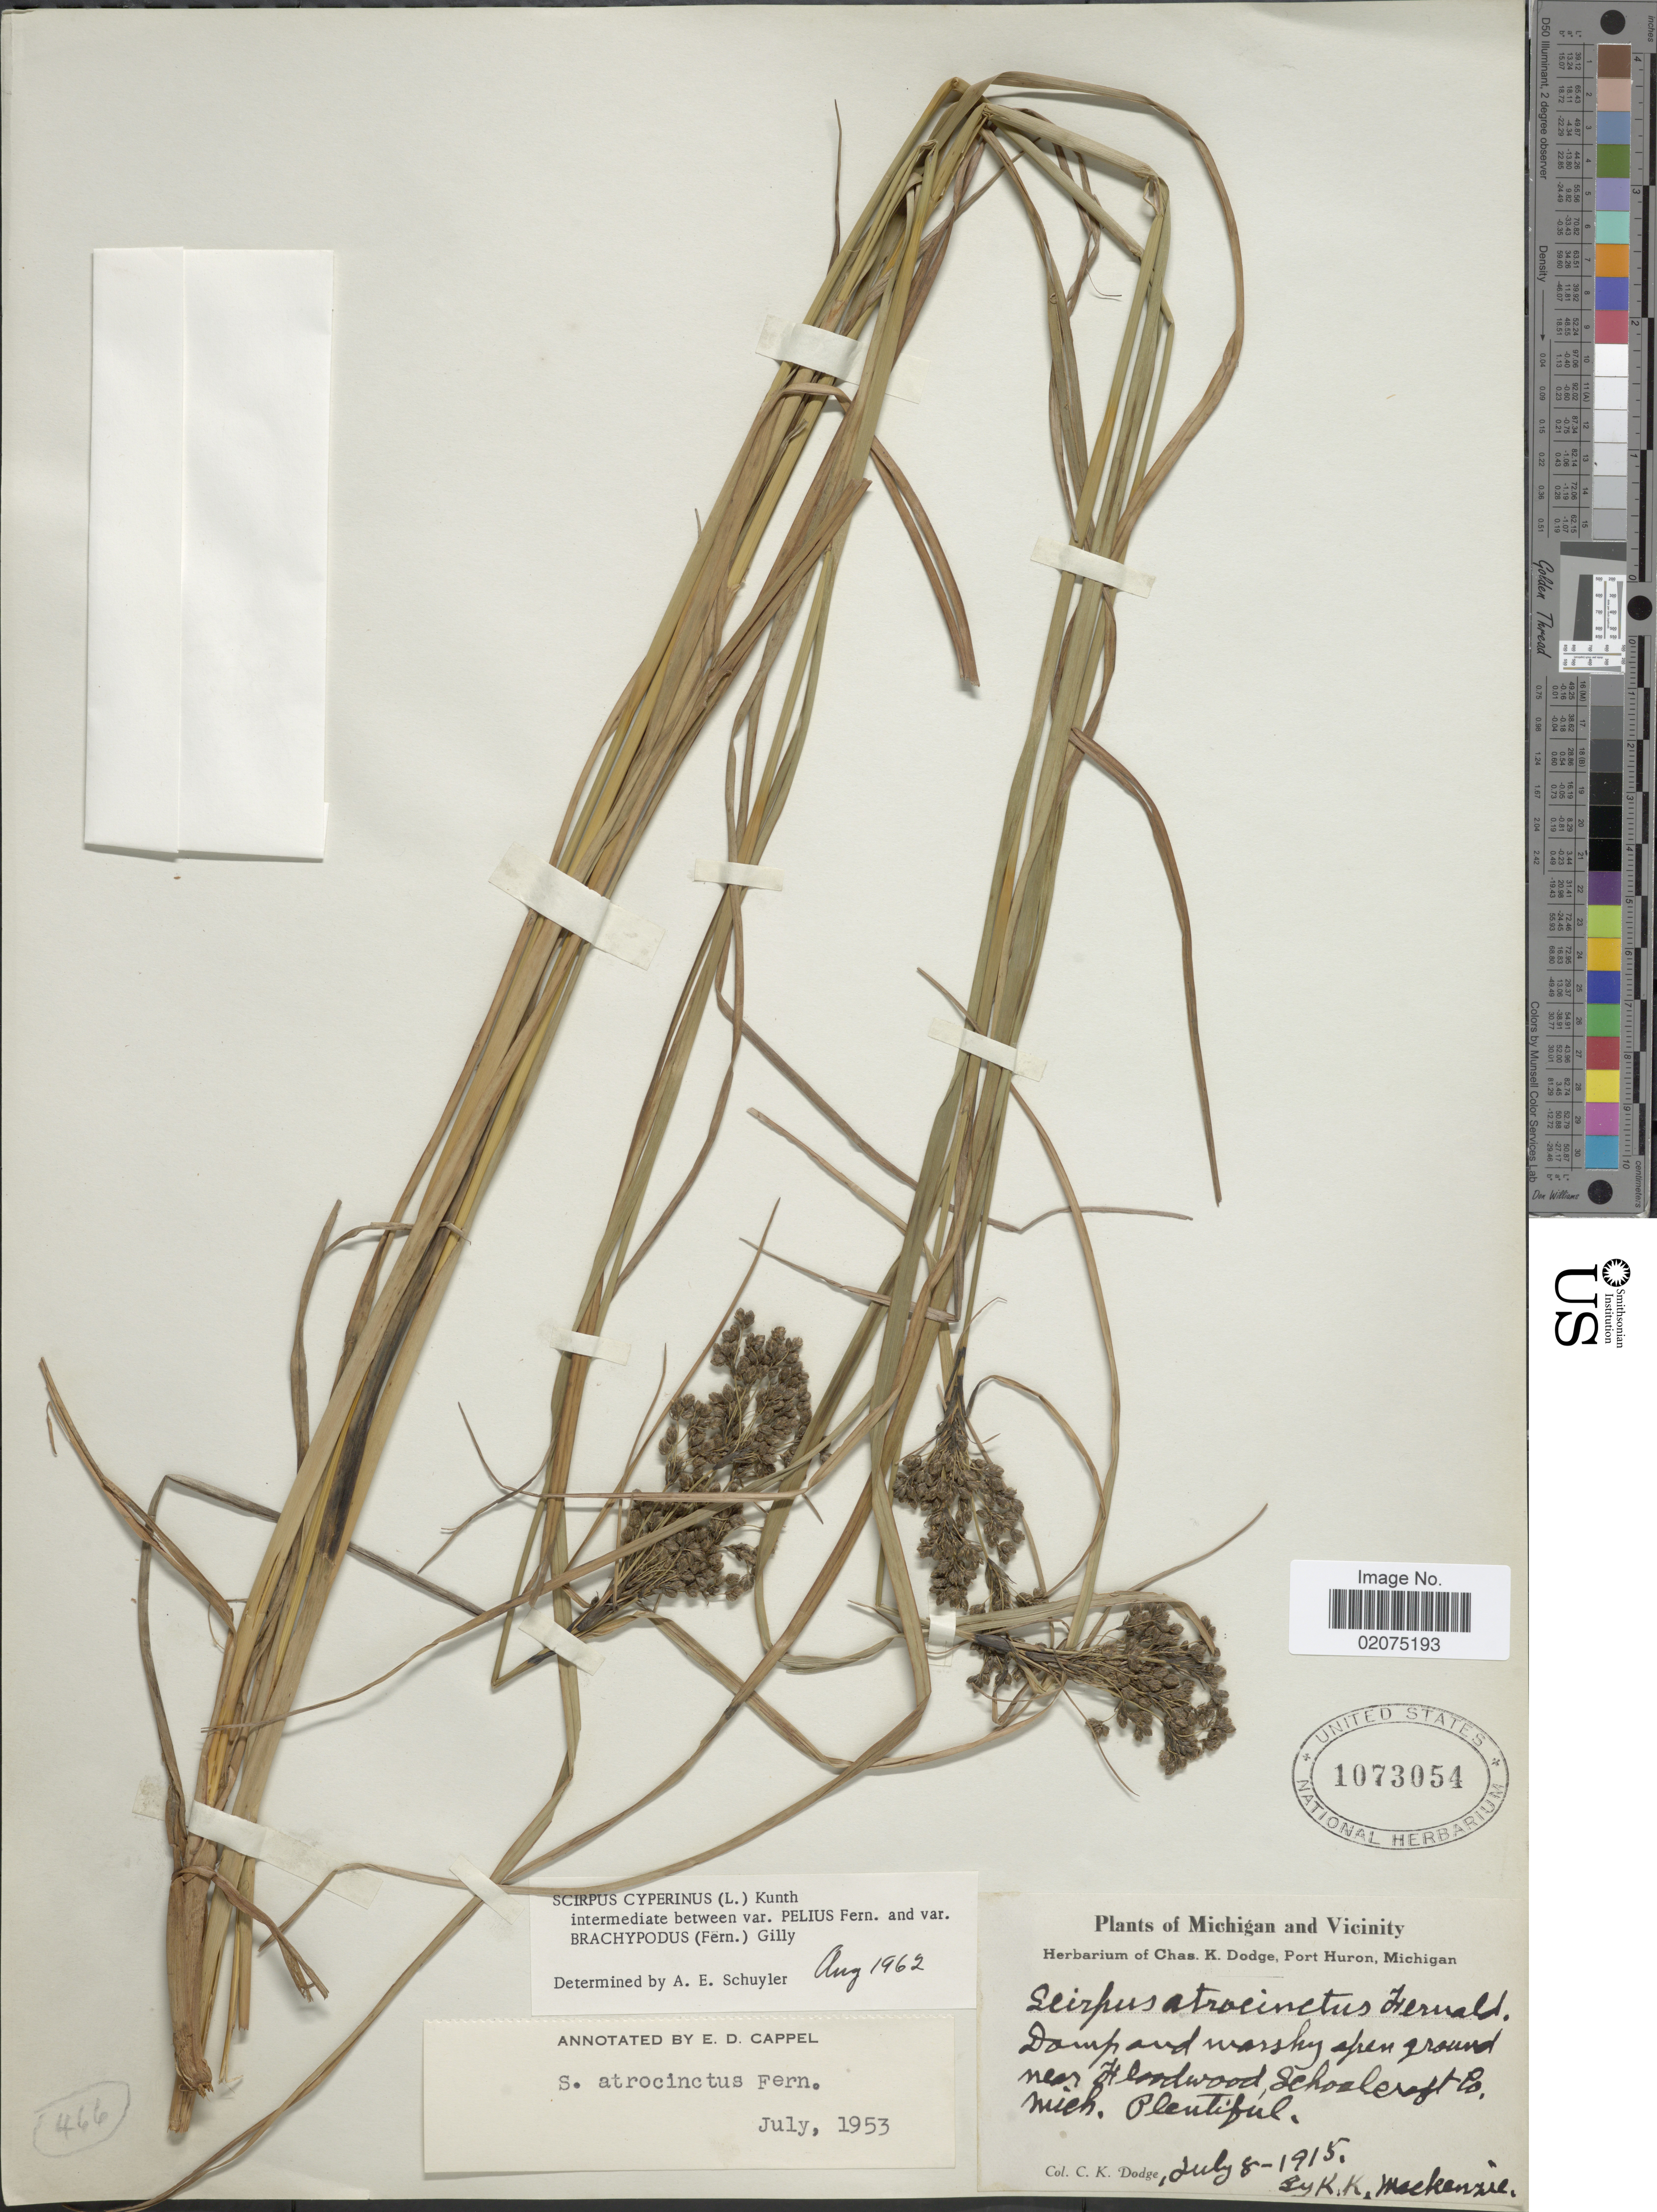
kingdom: Plantae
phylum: Tracheophyta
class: Liliopsida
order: Poales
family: Cyperaceae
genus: Scirpus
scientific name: Scirpus cyperinus (L.) Kunth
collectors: C. K. Dodge & K. K. Mackenzie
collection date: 1915-07-08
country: United States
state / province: Michigan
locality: Michigan and Vicinity, near Floodwood], Schoolcraft Co, Mich.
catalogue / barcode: US 1073054